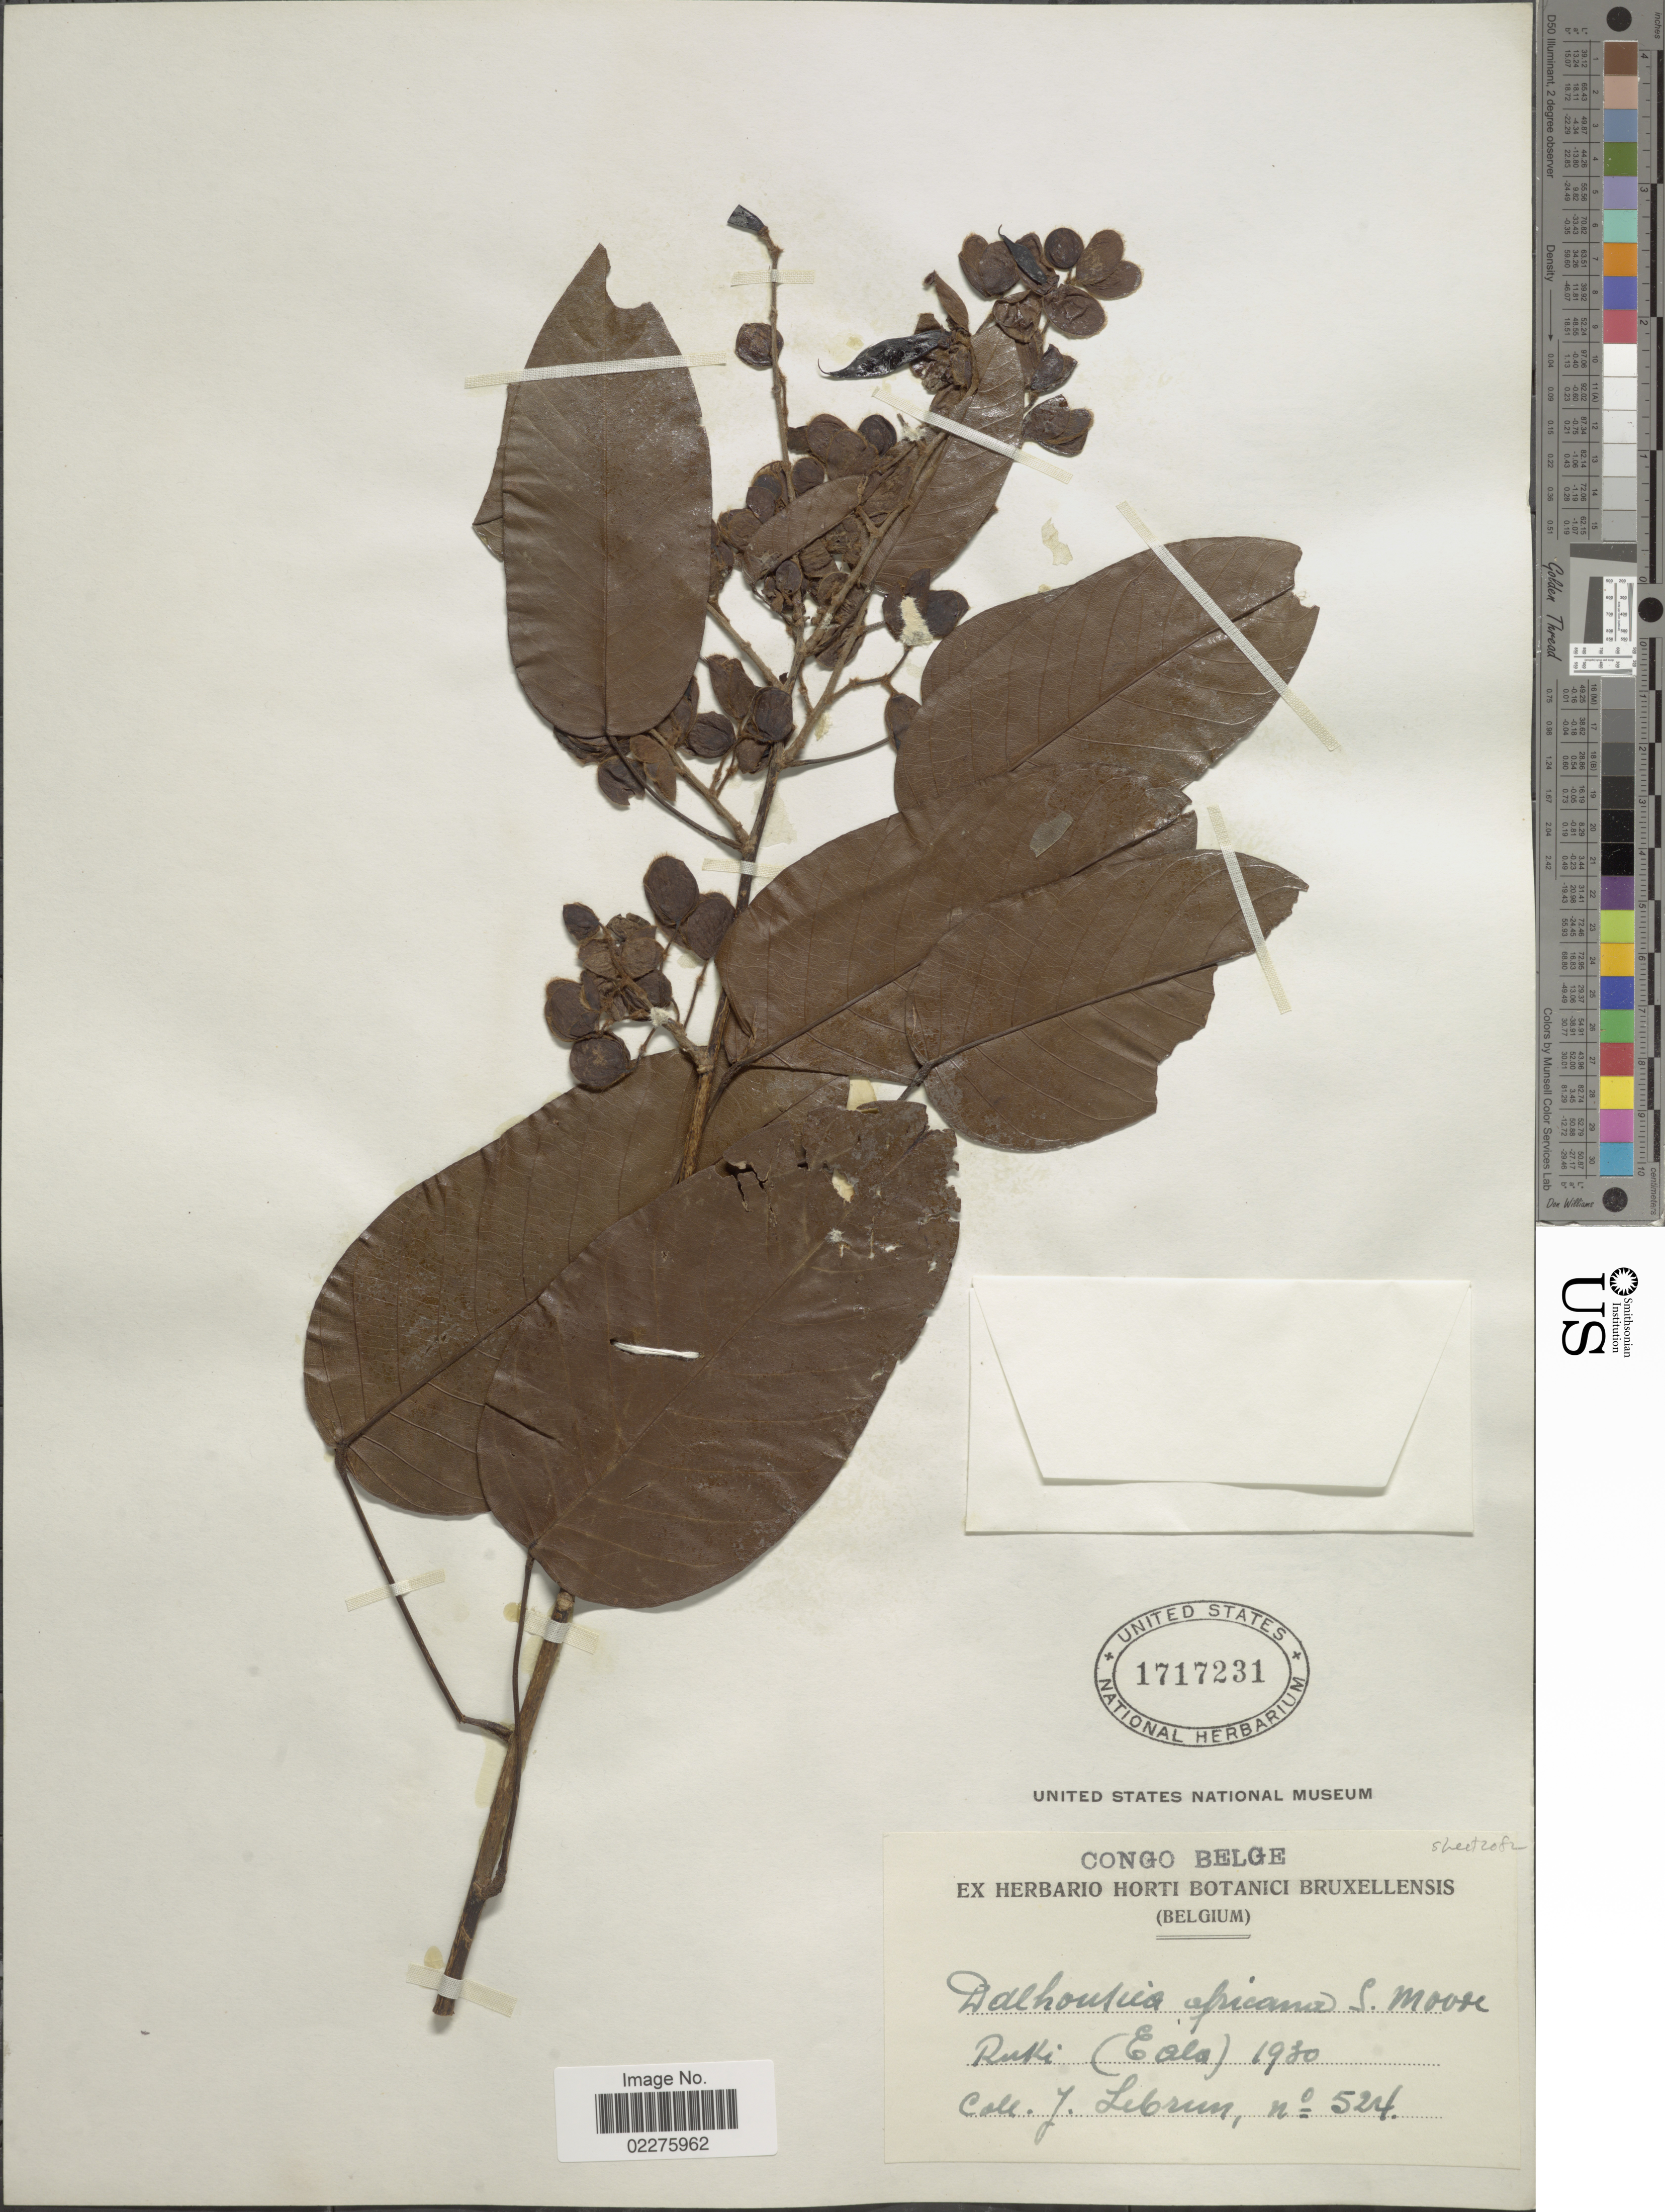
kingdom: Plantae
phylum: Tracheophyta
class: Magnoliopsida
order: Fabales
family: Fabaceae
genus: Dalhousiea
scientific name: Dalhousiea africana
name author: S. Moore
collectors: J. A. Lebrun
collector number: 524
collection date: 1930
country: Congo, Democratic Republic of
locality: Congo Belge, Ruki (Eala)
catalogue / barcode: US 1717231